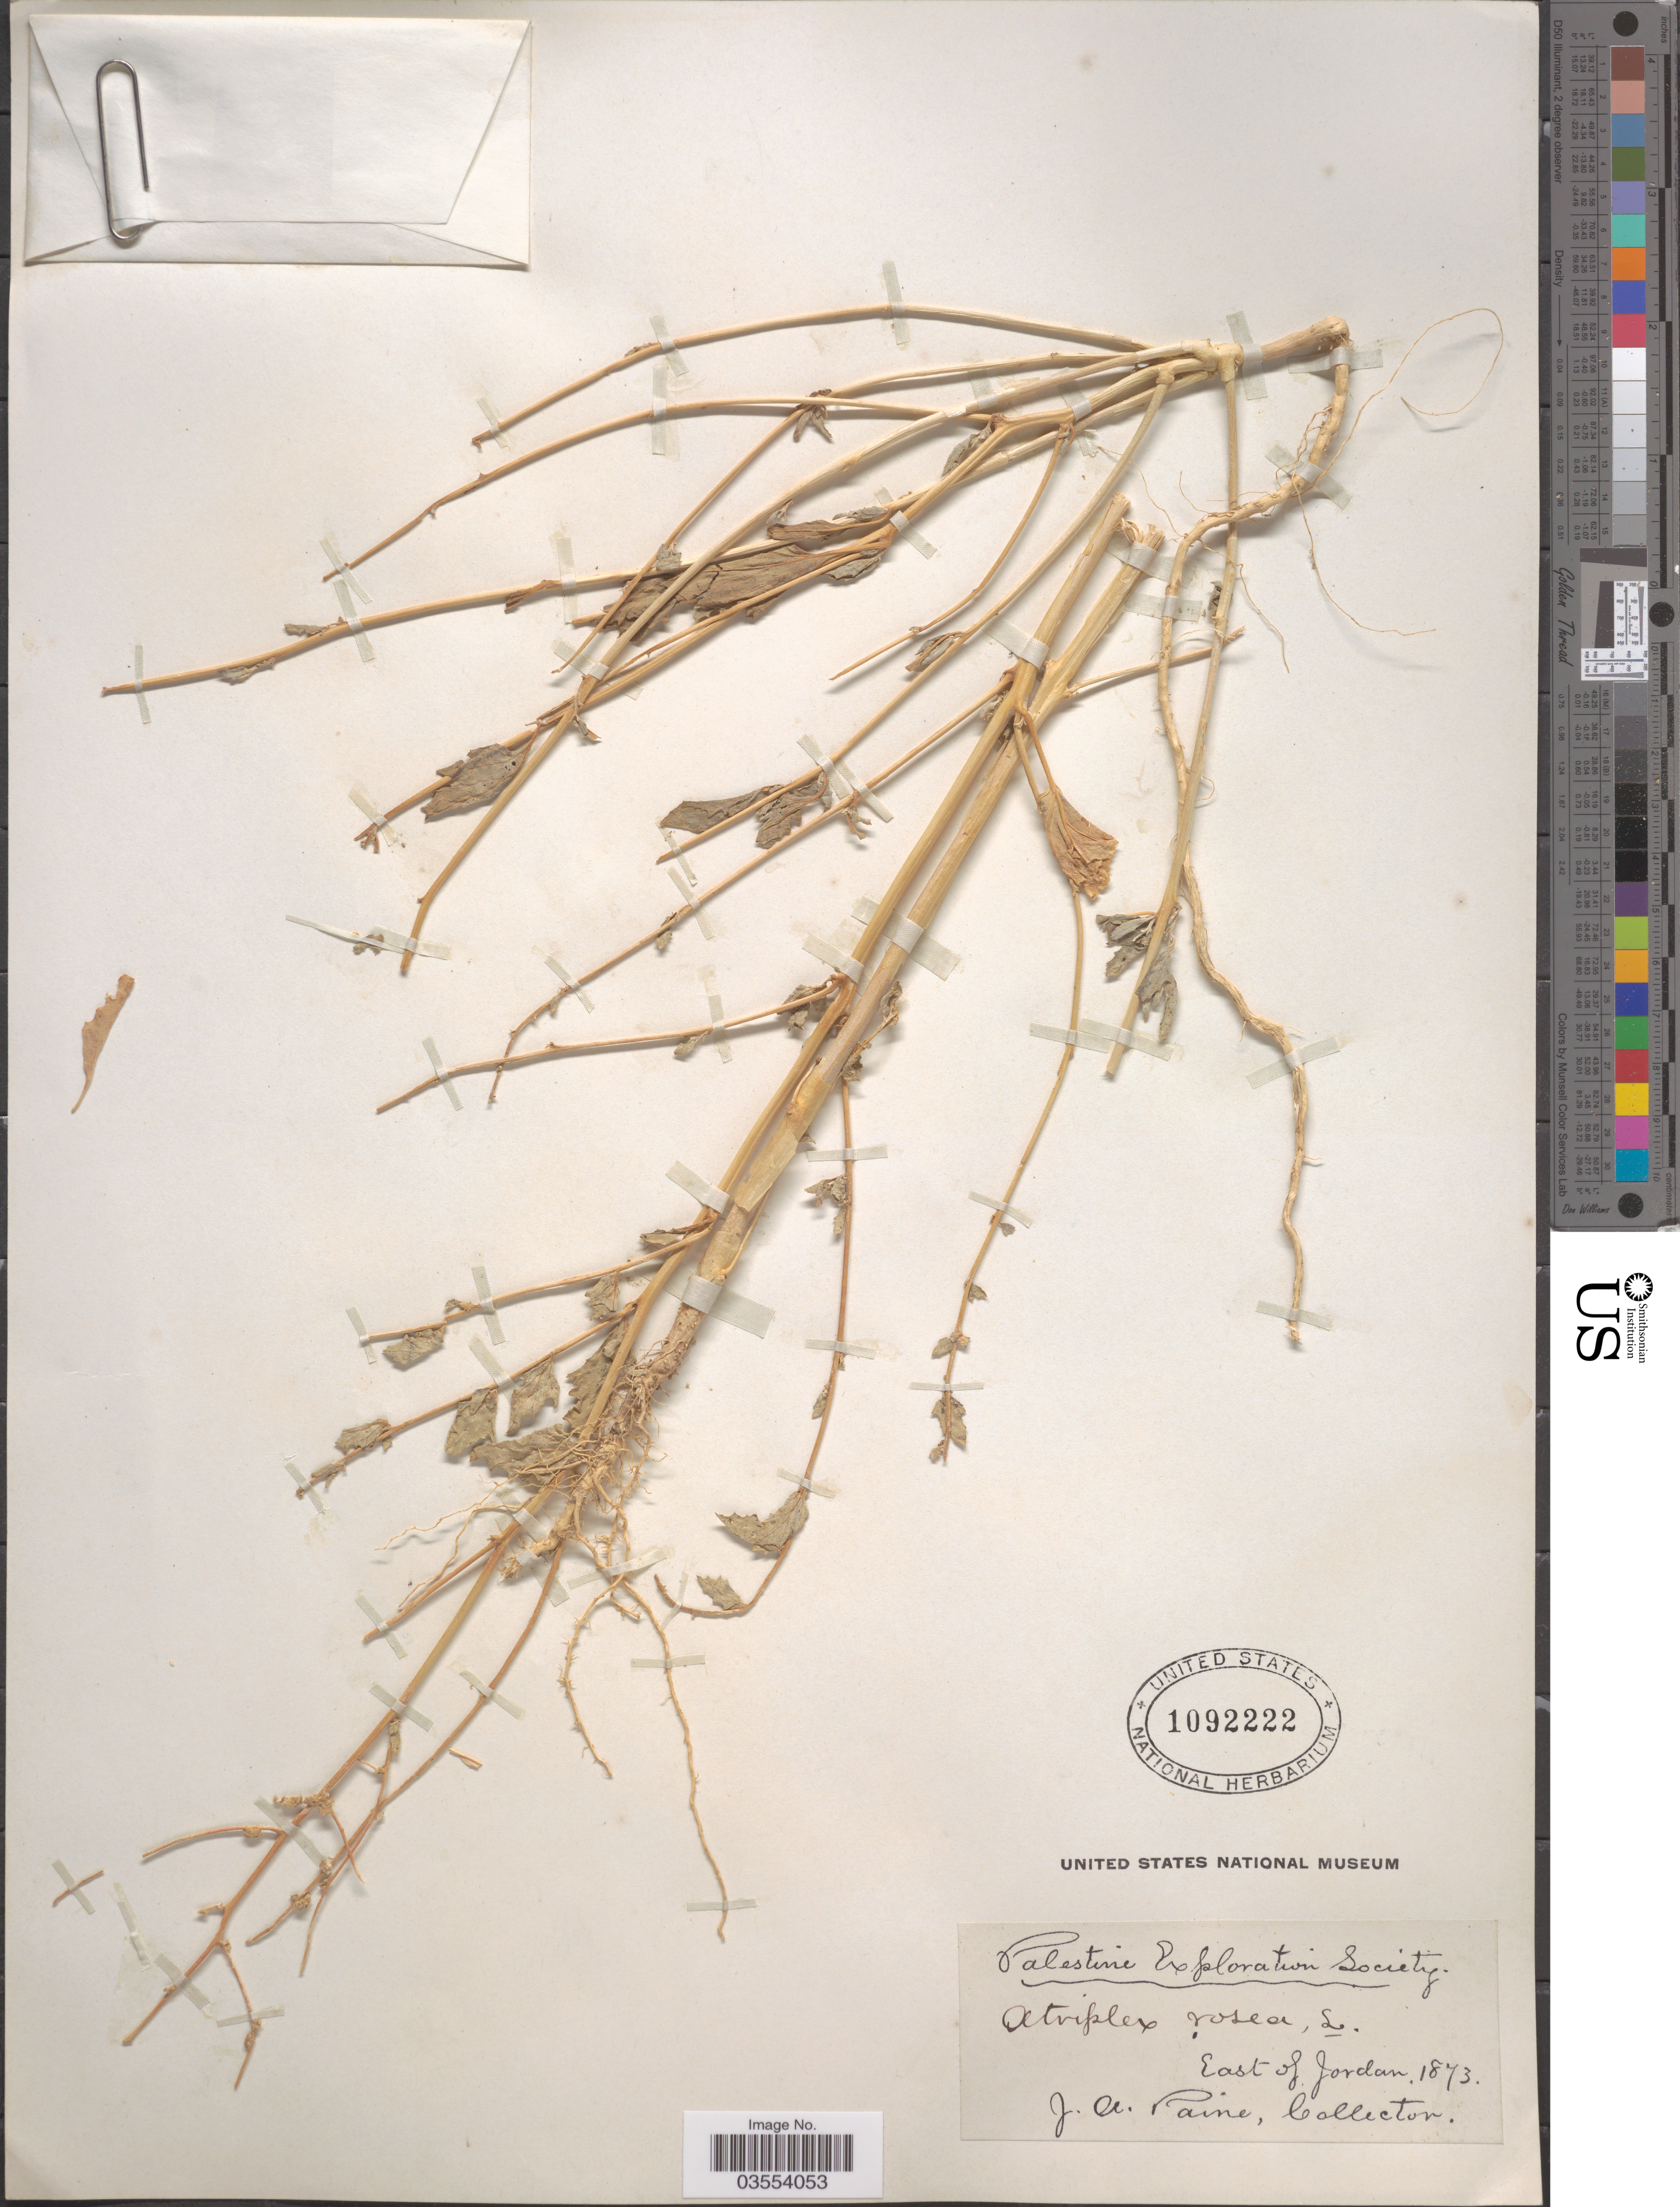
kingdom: Plantae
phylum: Tracheophyta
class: Magnoliopsida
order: Caryophyllales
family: Amaranthaceae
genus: Atriplex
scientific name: Atriplex rosea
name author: L.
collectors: J. A. Paine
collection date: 1873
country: Jordan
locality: East of Jordan.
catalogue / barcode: US 1092222